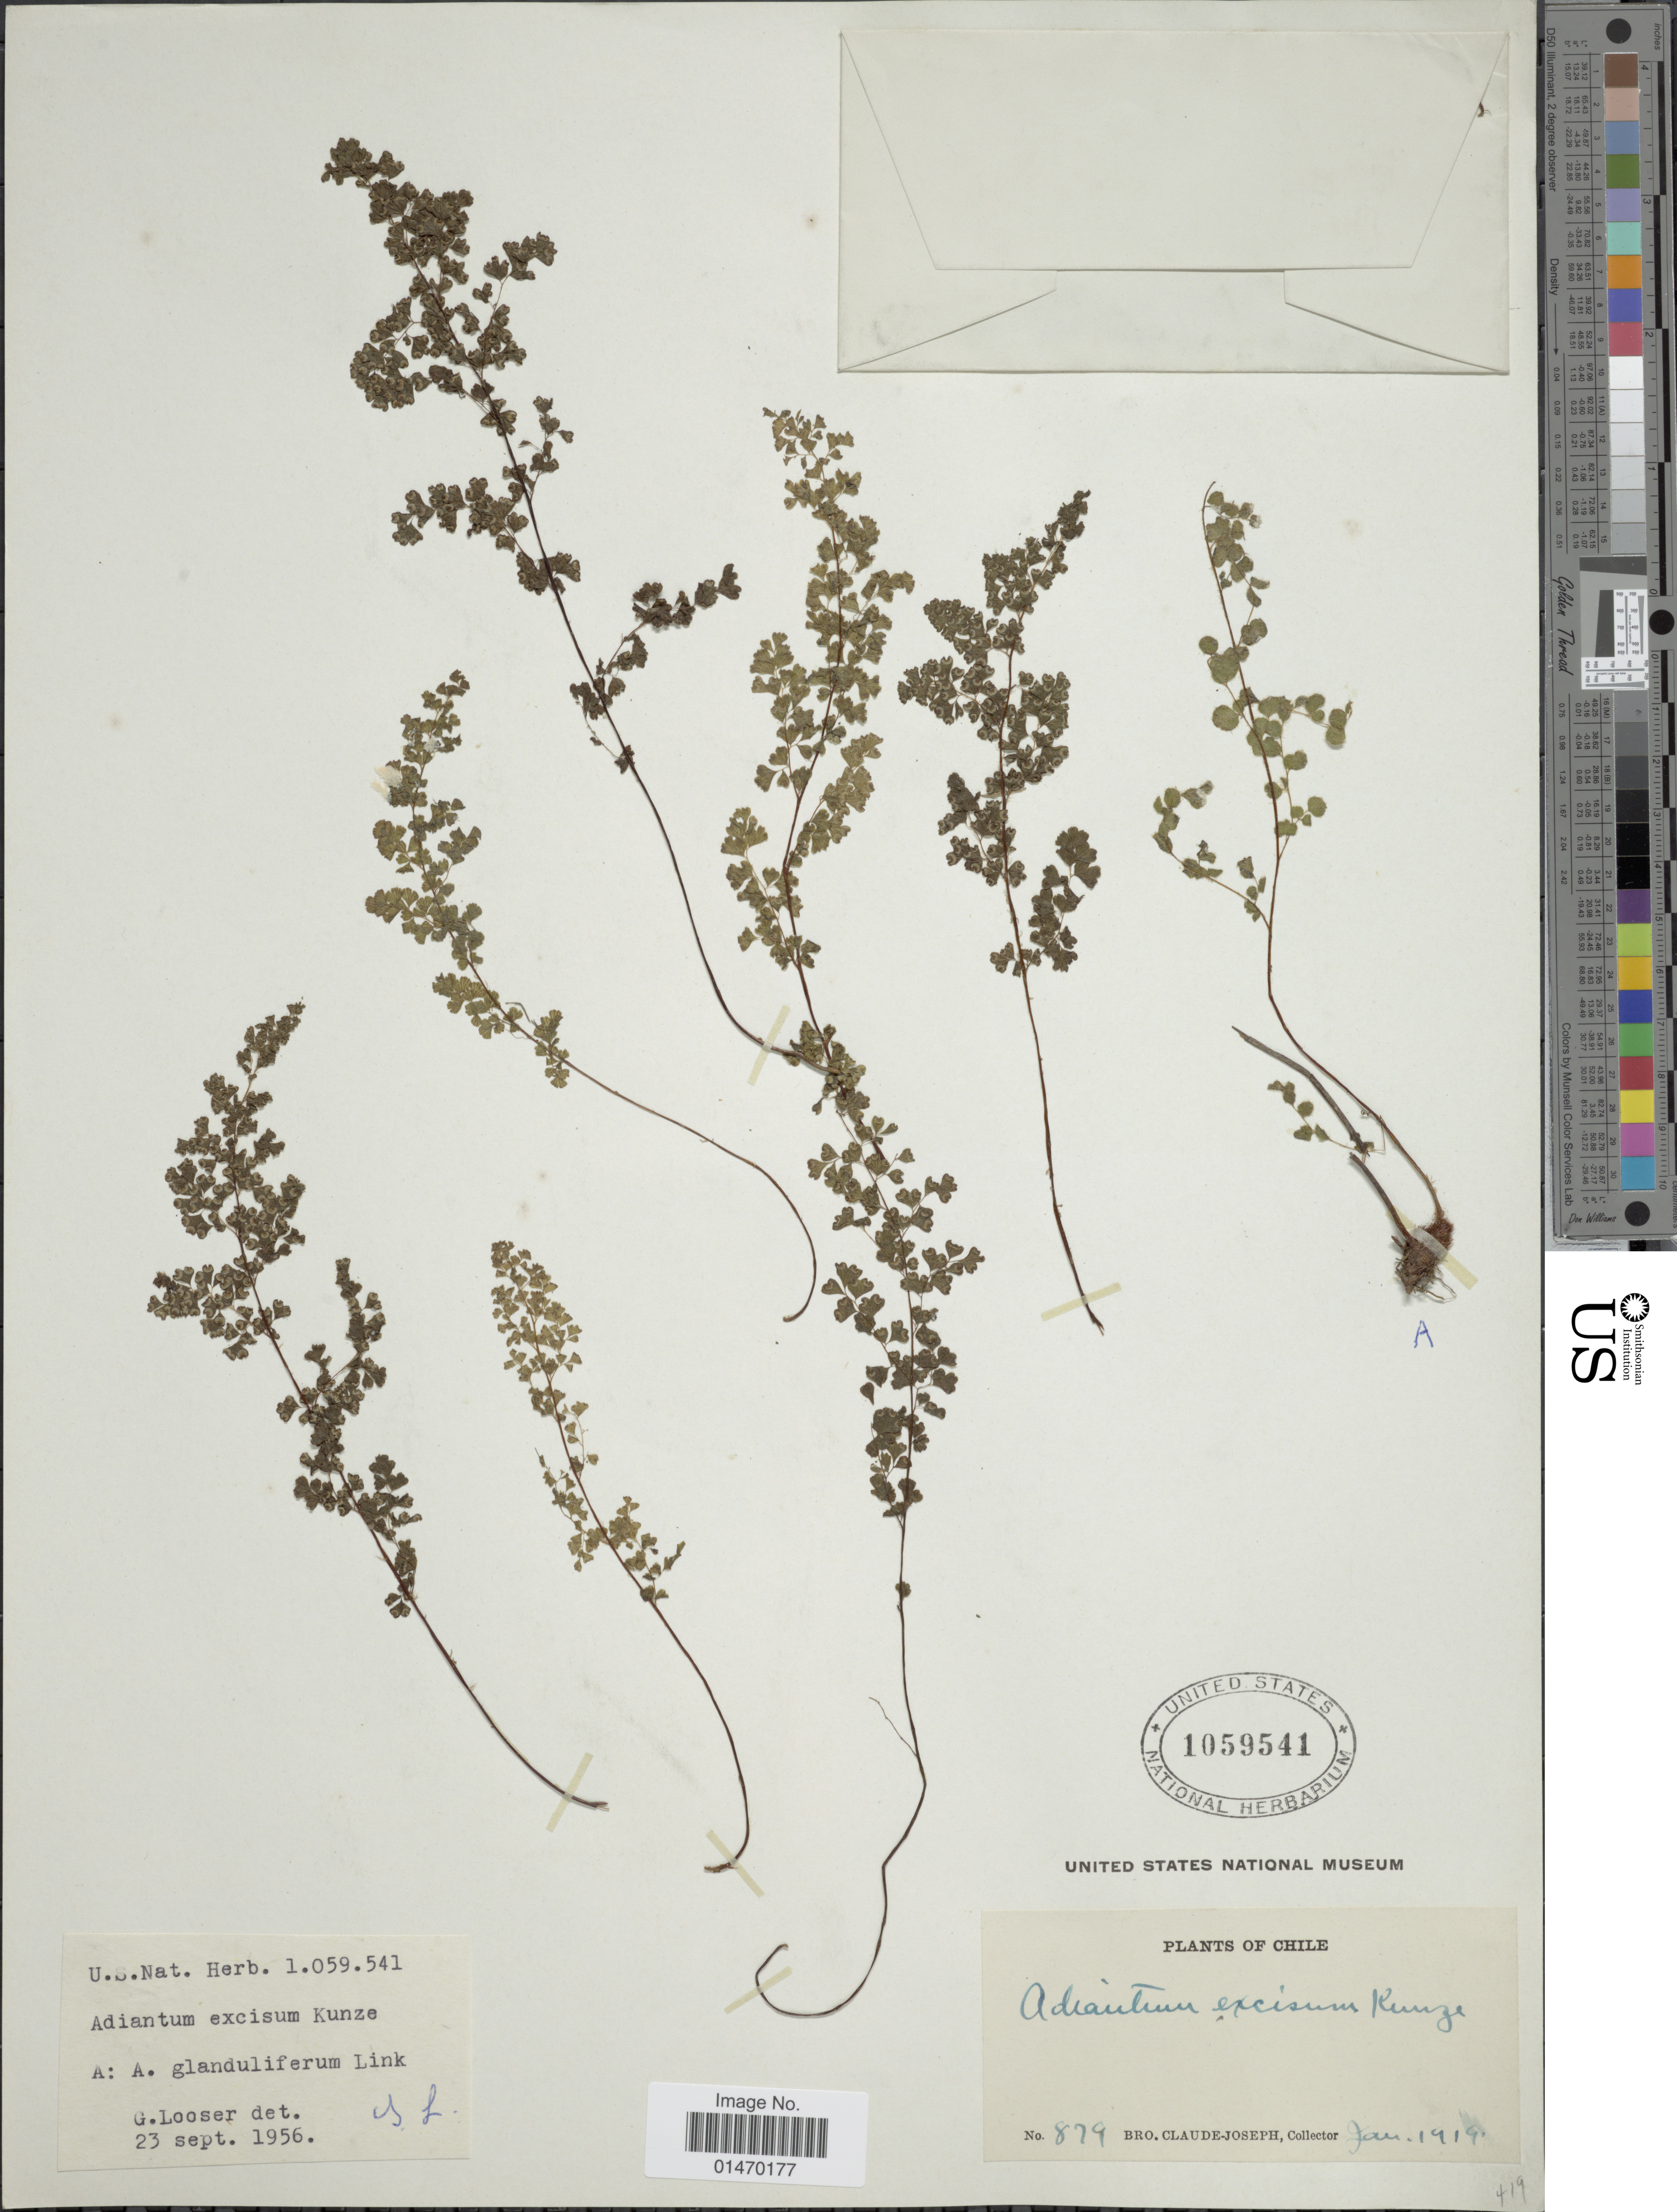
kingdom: Plantae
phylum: Tracheophyta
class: Polypodiopsida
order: Polypodiales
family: Pteridaceae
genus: Adiantum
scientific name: Adiantum excisum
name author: Kunze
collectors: Bro. Claude-Joseph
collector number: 879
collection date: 1919-01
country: Chile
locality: Chille.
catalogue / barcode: US 1059541